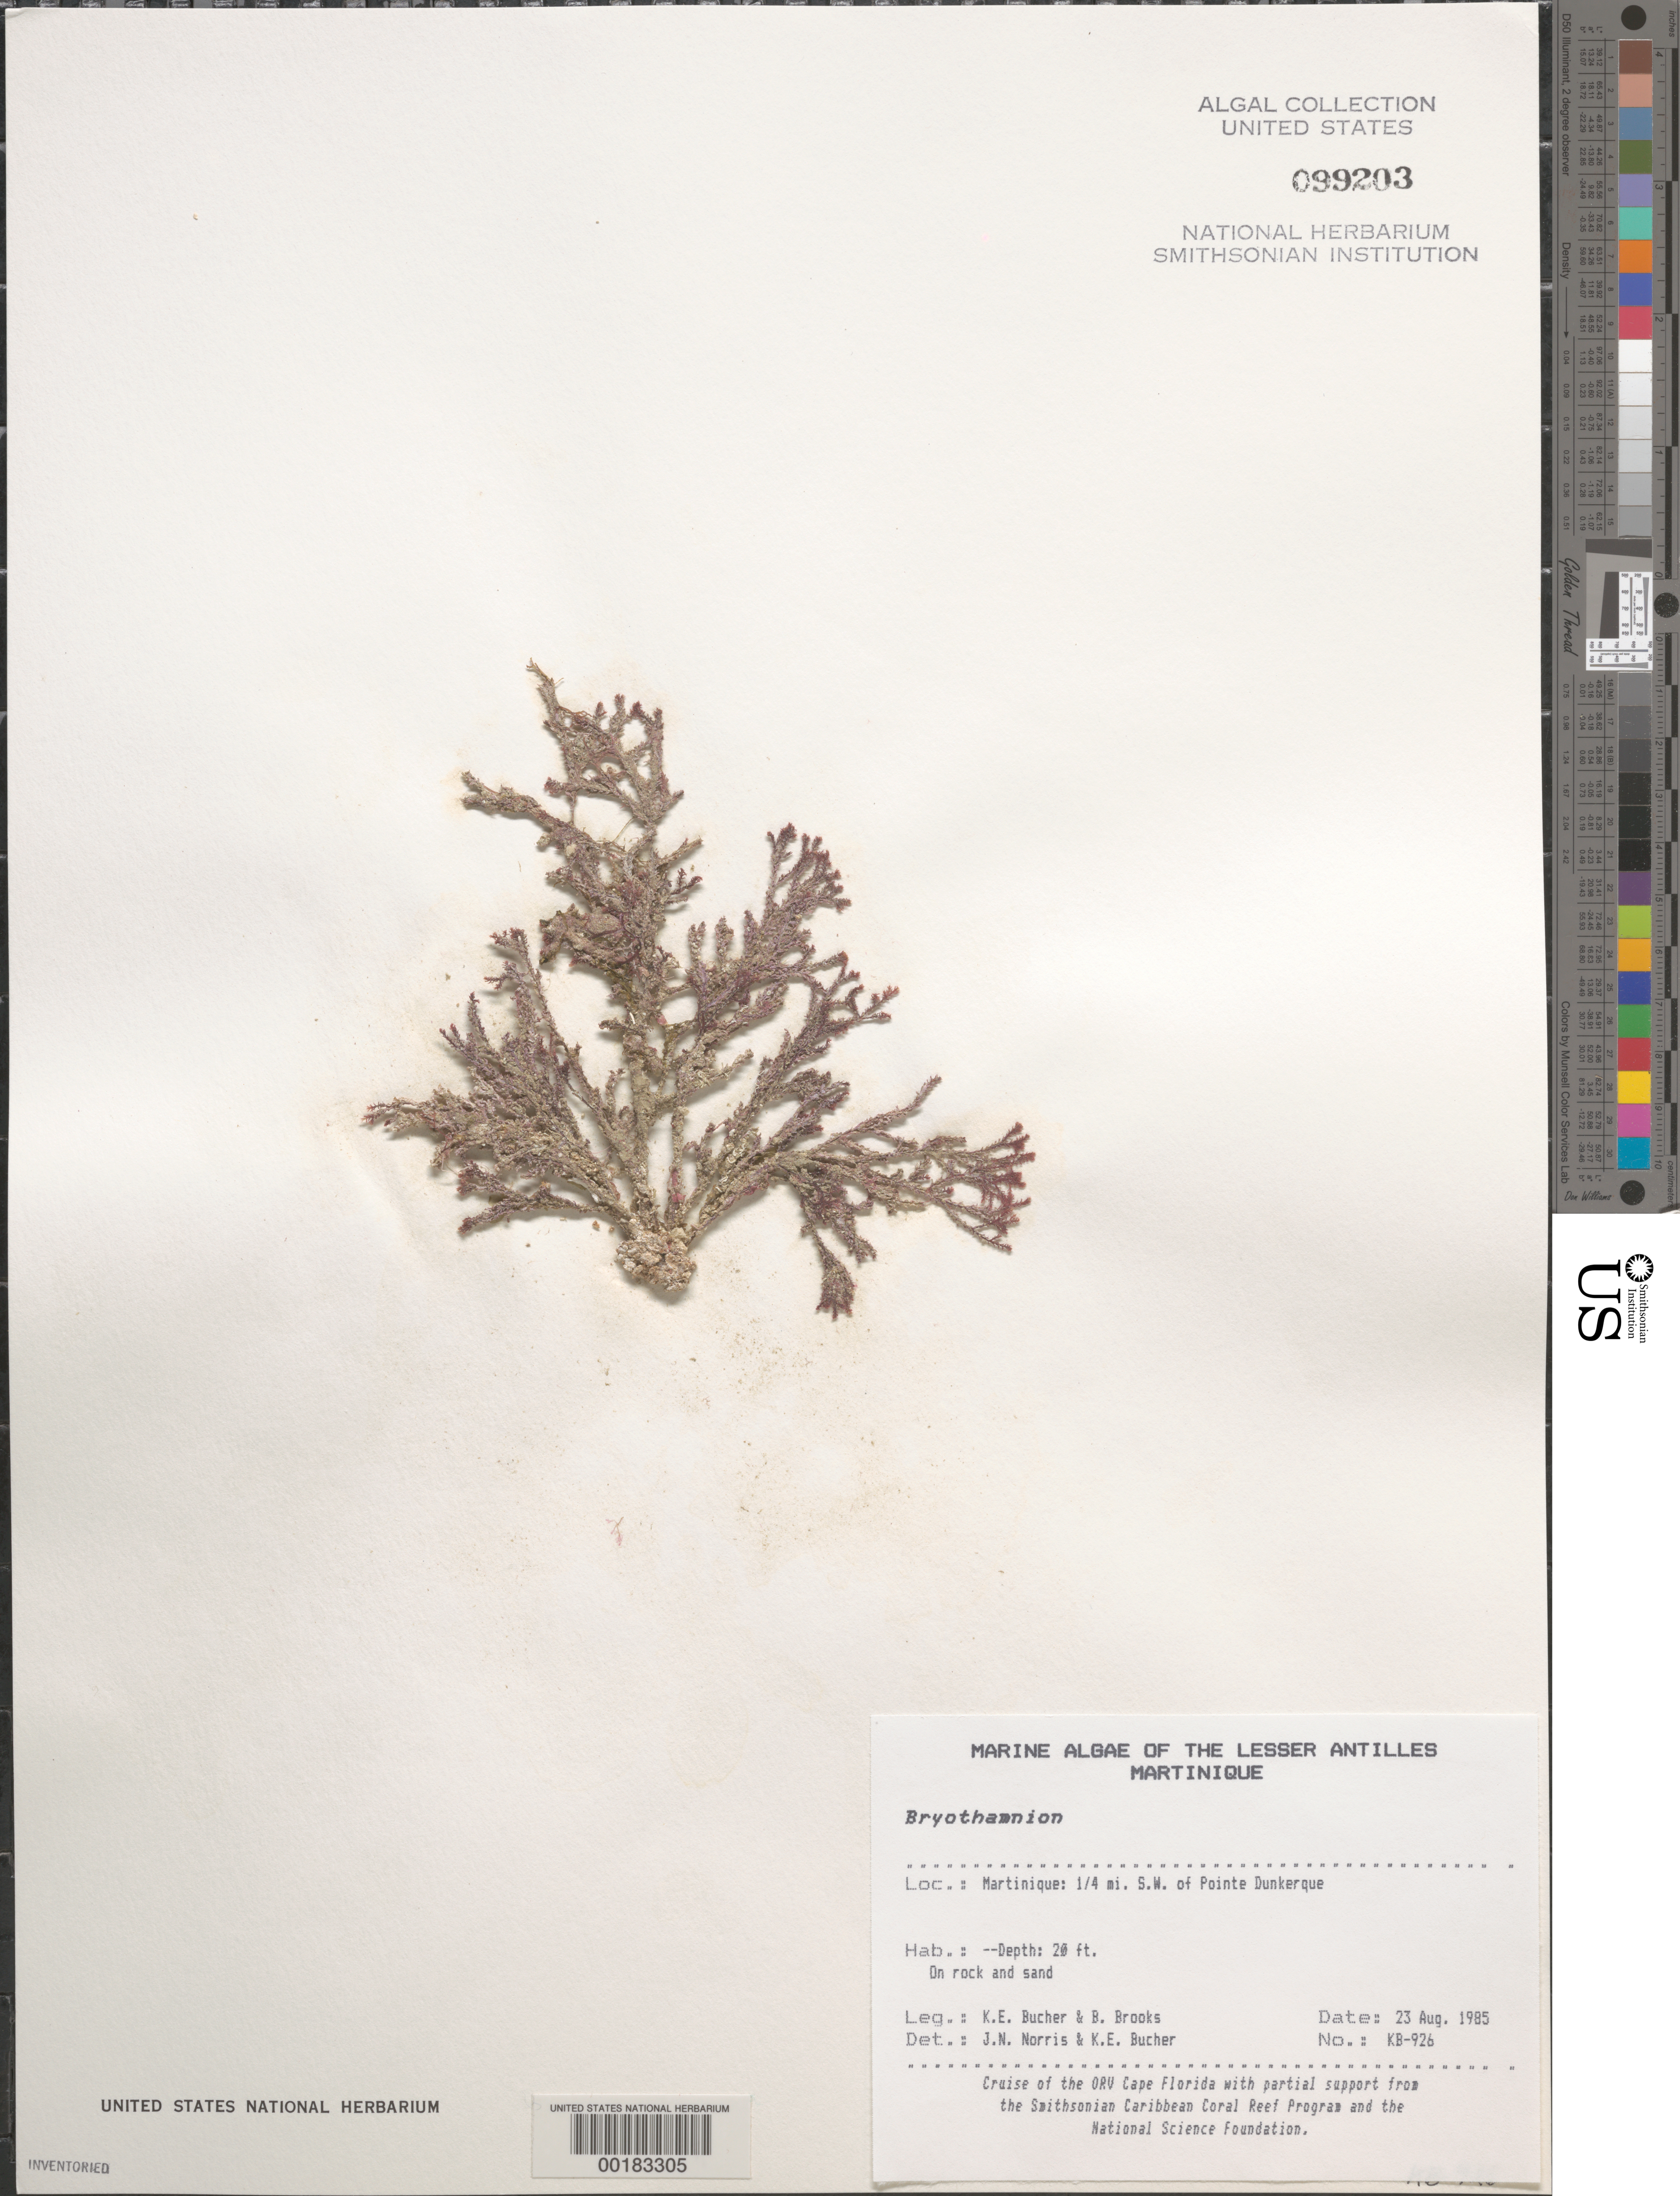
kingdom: Plantae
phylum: Rhodophyta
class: Florideophyceae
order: Ceramiales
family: Rhodomelaceae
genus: Bryothamnion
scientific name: Bryothamnion sp.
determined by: Norris, J. N.; Bucher, K. E.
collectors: K. E. Bucher & B. Brooks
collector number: Kb-926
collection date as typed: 23 Aug 1985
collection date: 1985-08-23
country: Martinique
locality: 1/4th mile southwest of Pointe Dunkerque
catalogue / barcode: US 99203